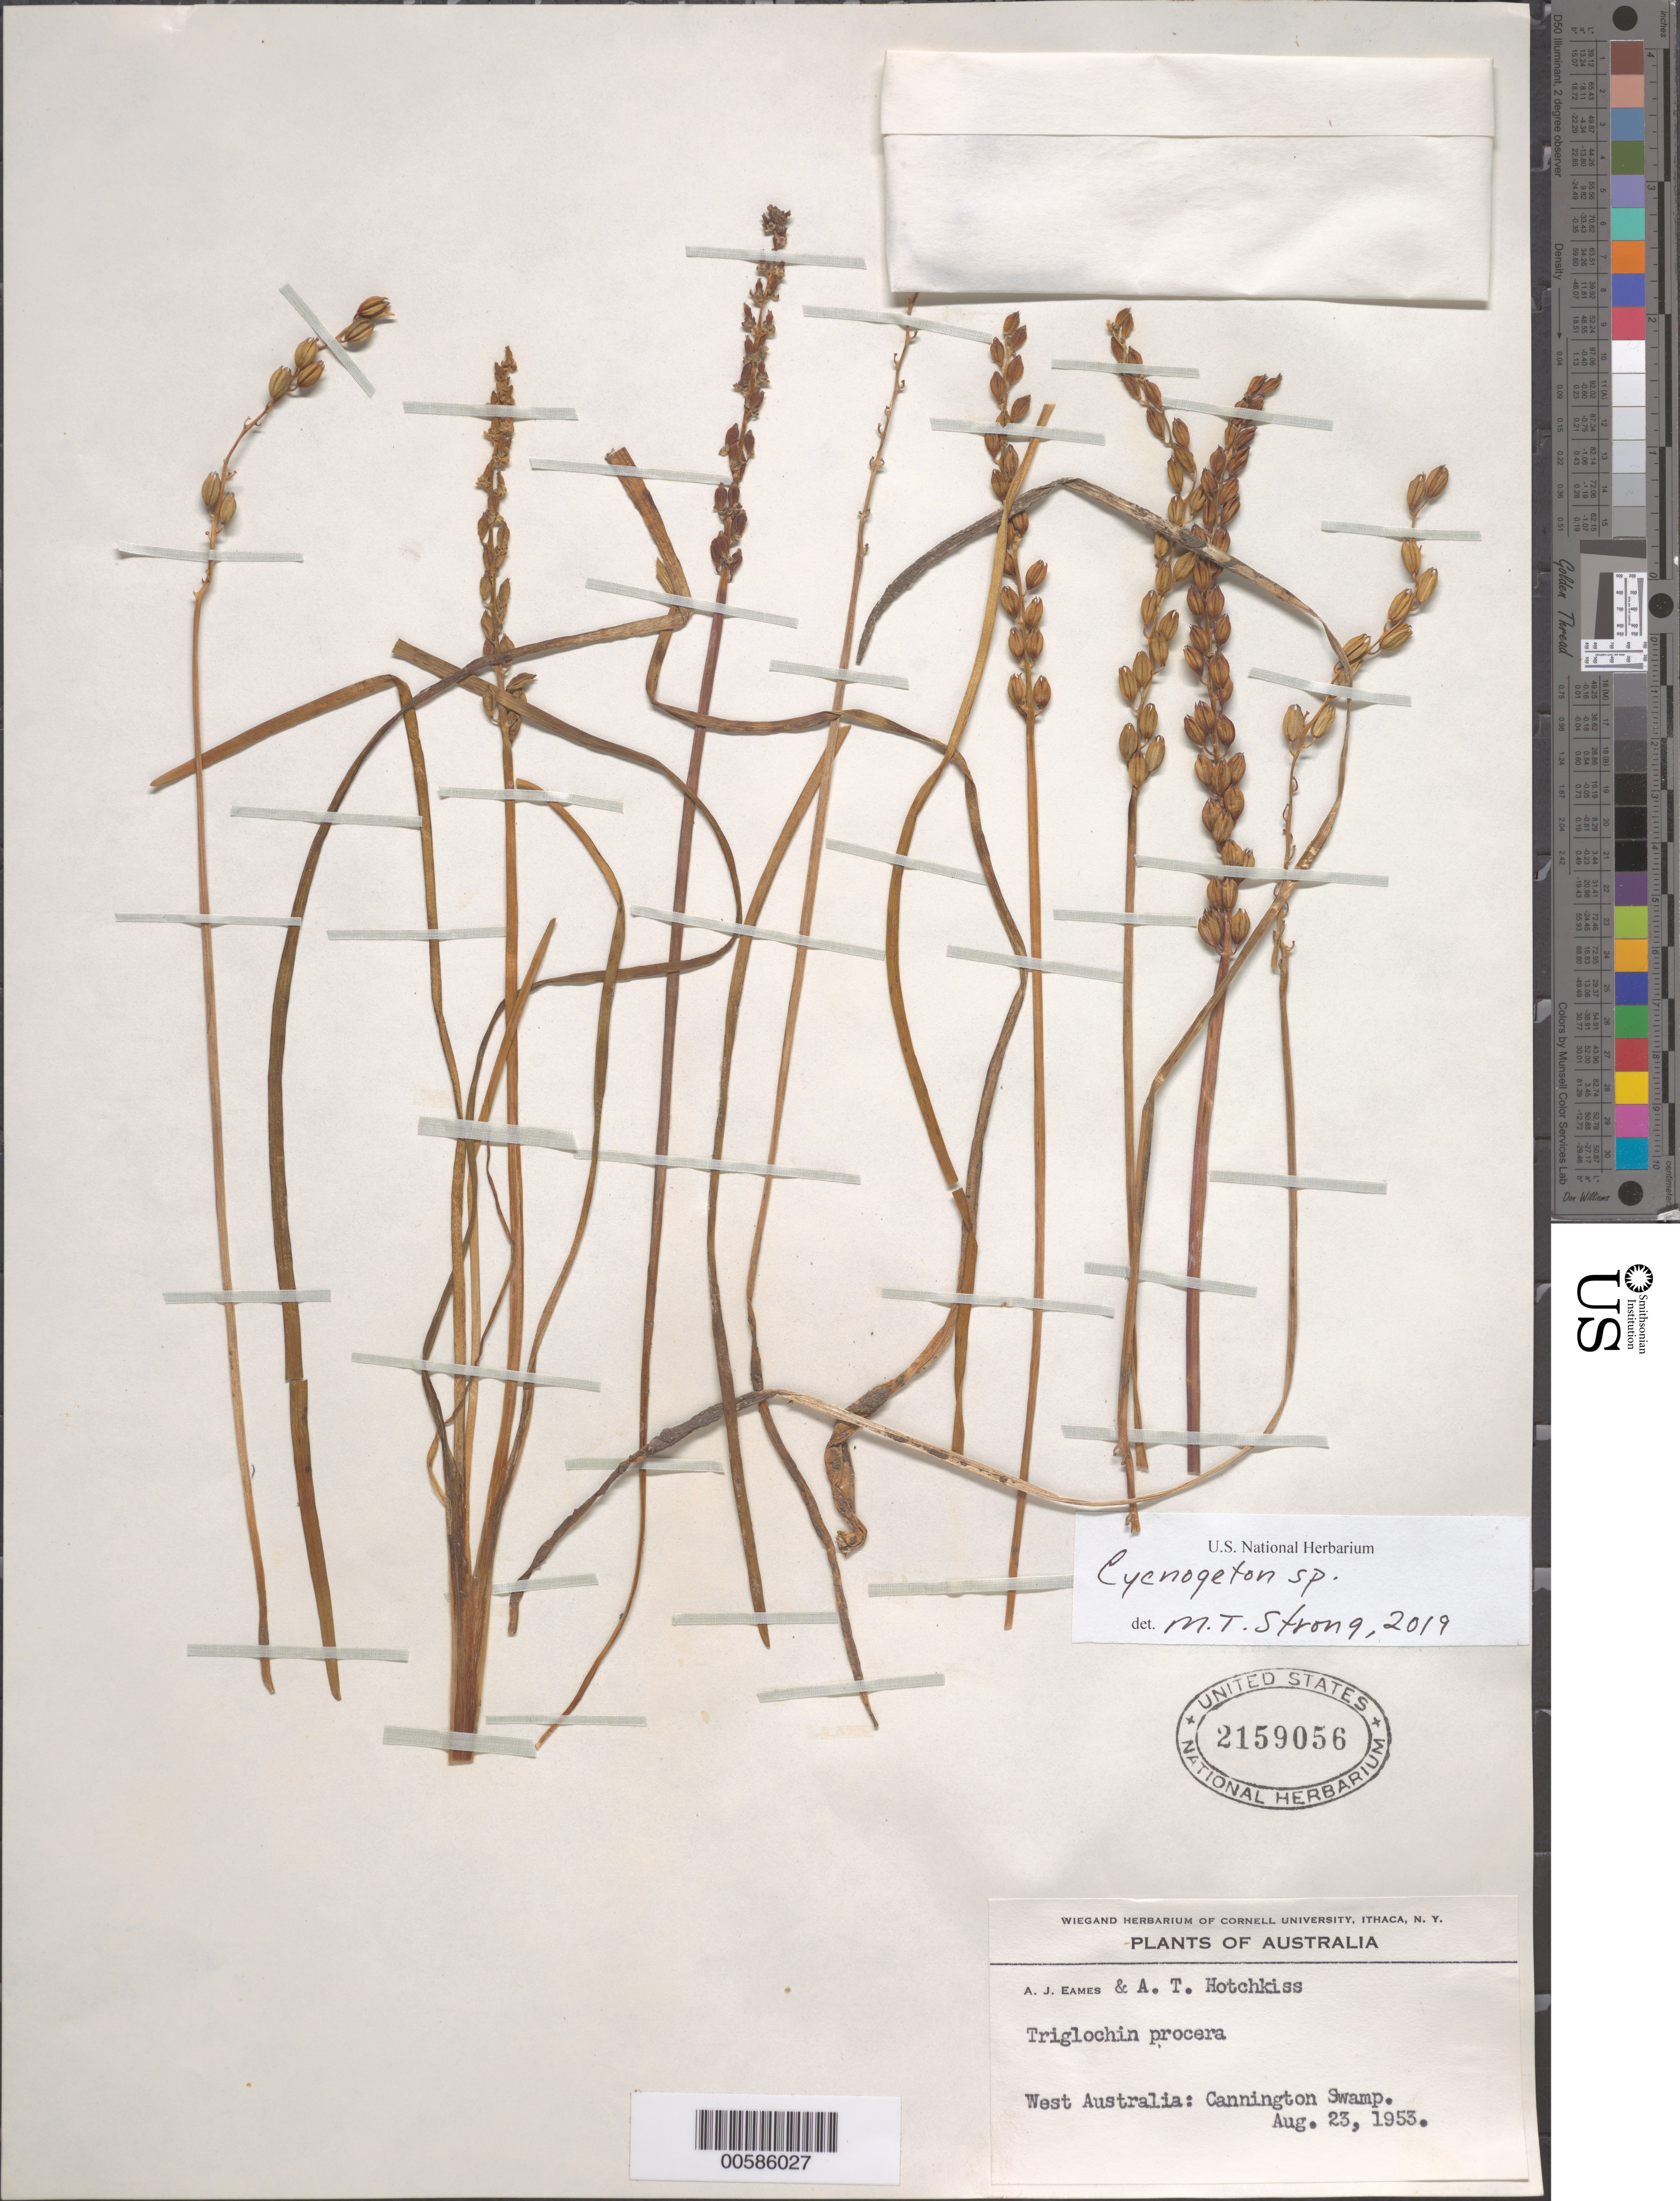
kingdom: Plantae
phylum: Tracheophyta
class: Liliopsida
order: Alismatales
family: Juncaginaceae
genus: Cycnogeton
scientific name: Cycnogeton sp.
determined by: Strong, Mark T., (BOT), Smithsonian Institution - National Museum of Natural History (UNITED STATES)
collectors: A. J. Eames & A. Hotchkiss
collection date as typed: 23 Aug 1953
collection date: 1953-08-23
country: Australia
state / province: Western Australia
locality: Cannington Swamp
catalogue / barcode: US 2159056